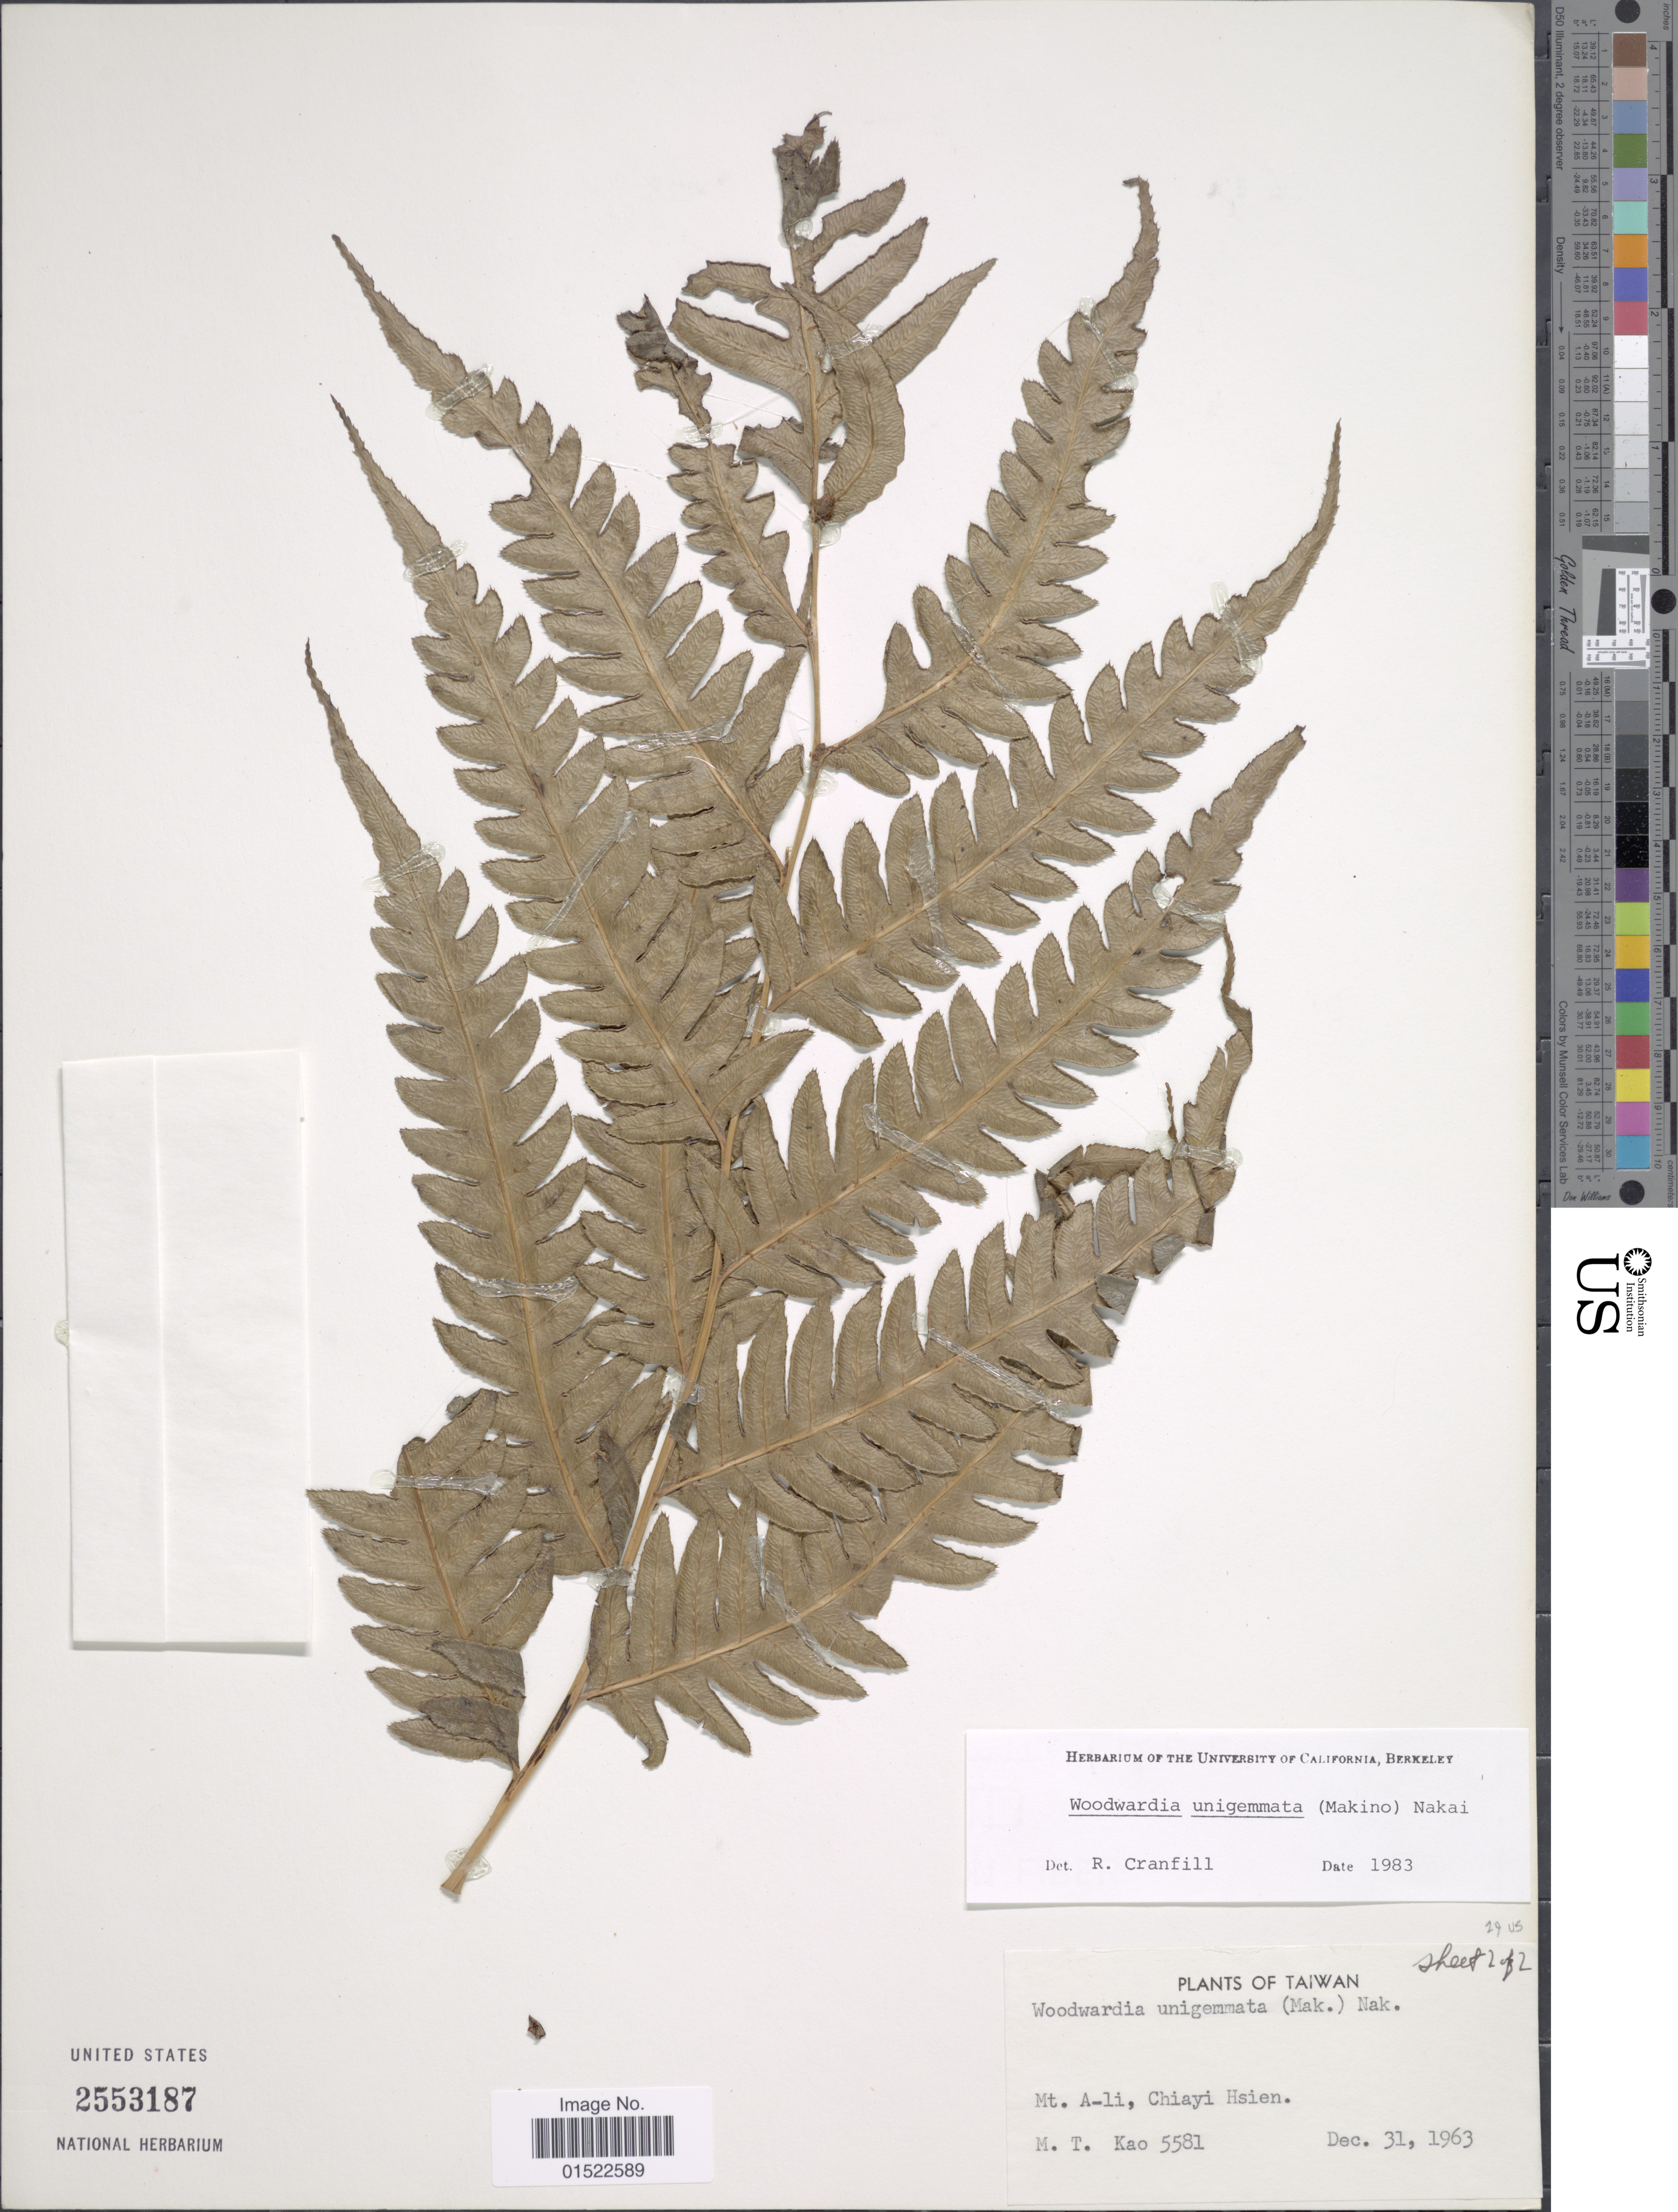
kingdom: Plantae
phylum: Tracheophyta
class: Polypodiopsida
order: Polypodiales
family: Blechnaceae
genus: Woodwardia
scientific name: Woodwardia unigemmata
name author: (Makino) Nakai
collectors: M. T. Kao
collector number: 5581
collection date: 1963-12-31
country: Taiwan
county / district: Chiayi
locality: Mt. A-li, Chiayi Hsien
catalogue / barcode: US 2553187